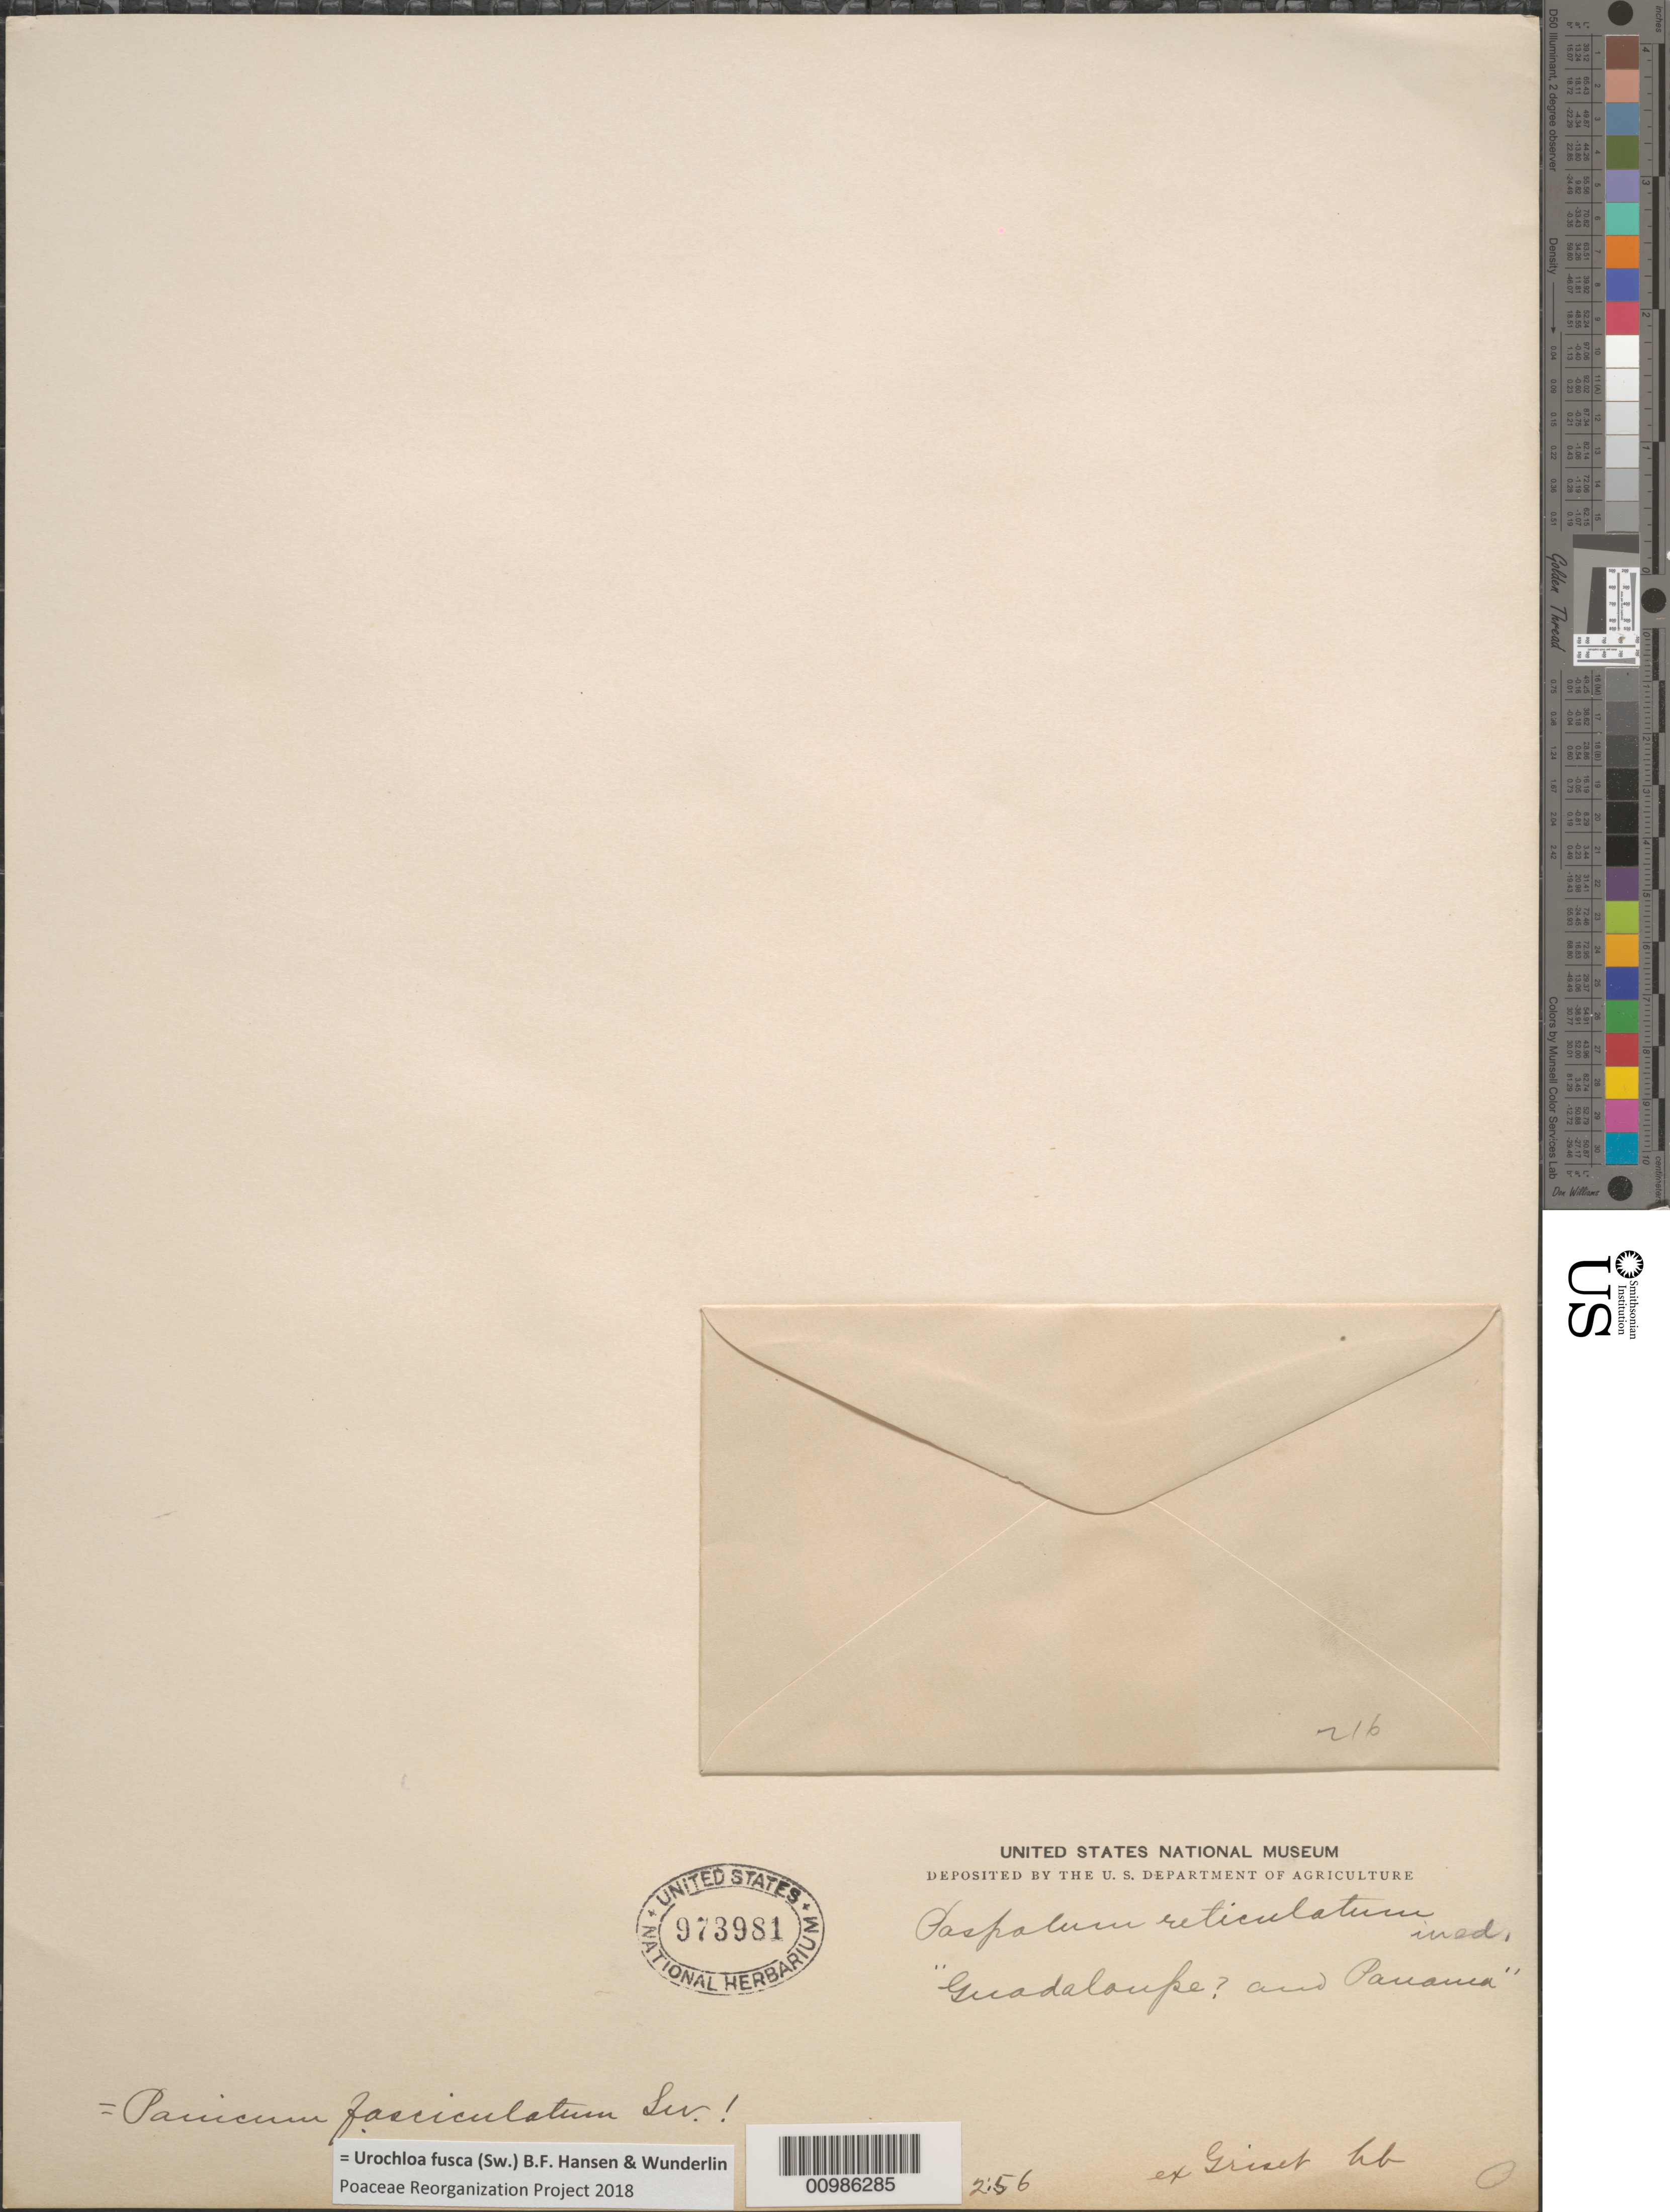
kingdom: Plantae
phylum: Tracheophyta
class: Liliopsida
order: Poales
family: Poaceae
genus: Brachiaria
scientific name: Brachiaria fasciculata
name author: (Sw.) Parodi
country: Guadeloupe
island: Basse Terre [Guadeloupe]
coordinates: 0 N, 0 E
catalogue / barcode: US 973981